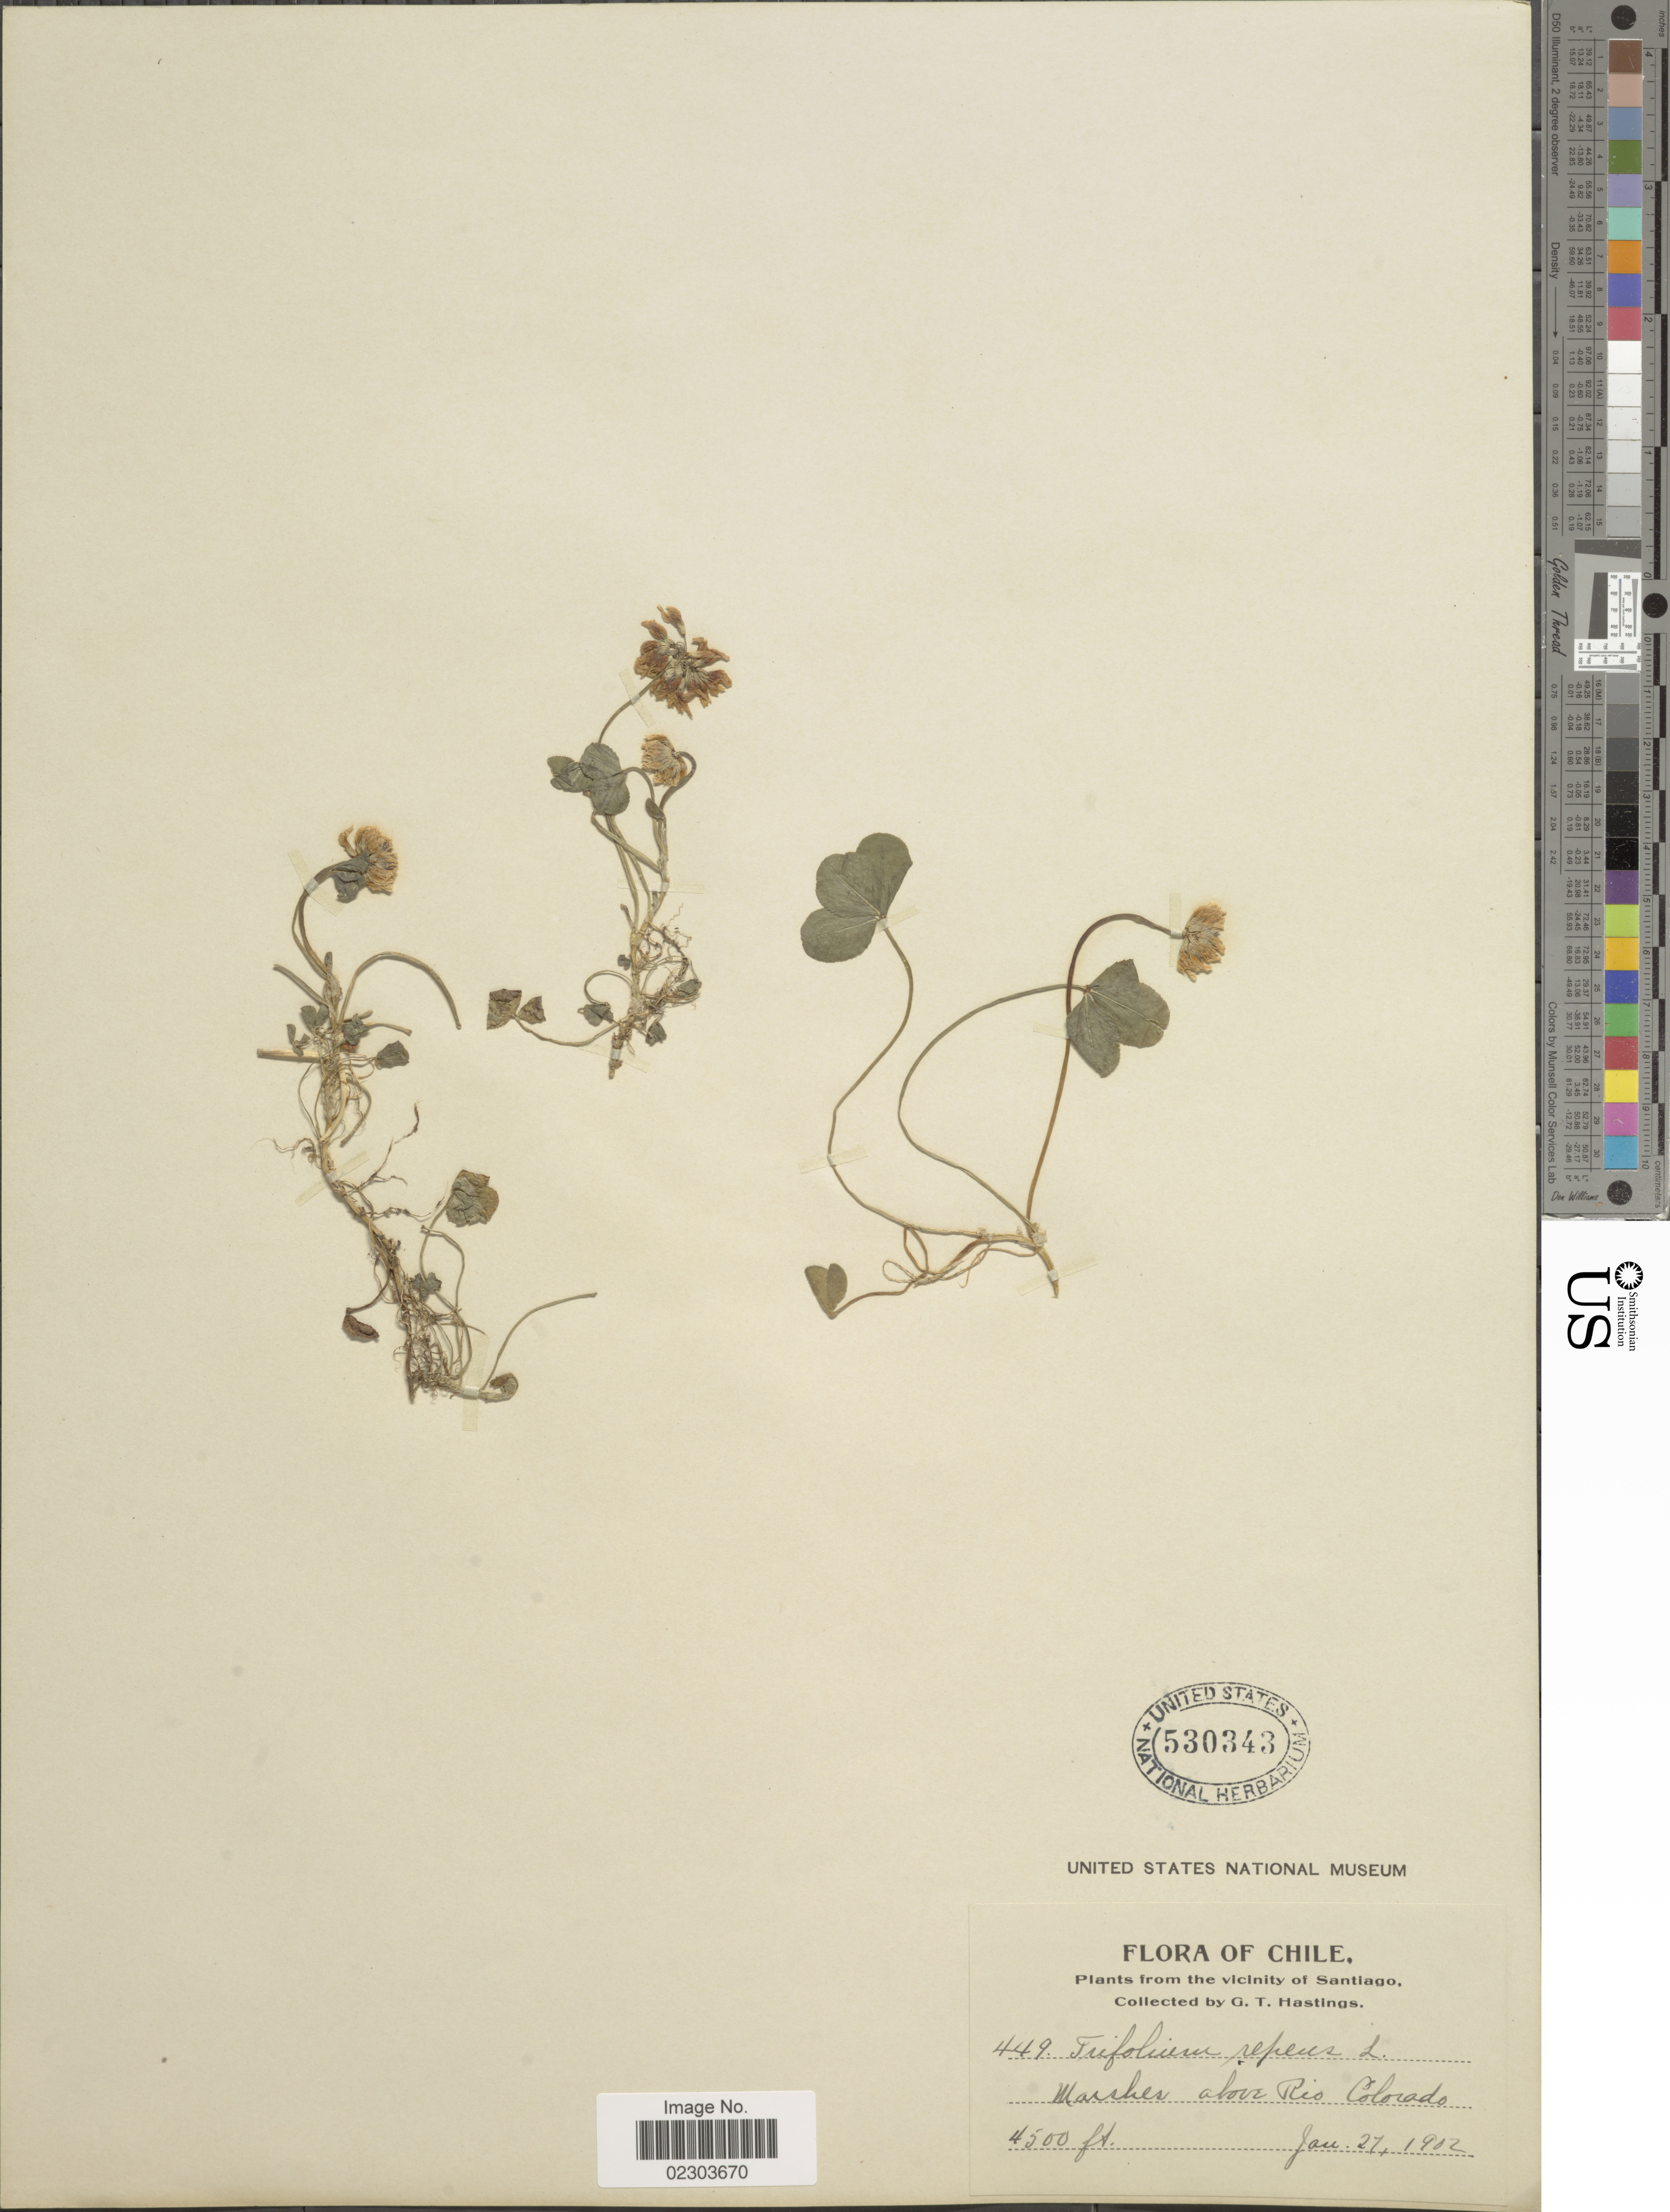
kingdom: Plantae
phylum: Tracheophyta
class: Magnoliopsida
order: Fabales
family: Fabaceae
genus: Trifolium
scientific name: Trifolium repens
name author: L.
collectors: G. Hastings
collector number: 449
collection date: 1902-01-27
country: Chile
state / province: Región Metropolitana (RM)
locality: Rio Colorado, vicinity of Santiago, marshes above Rio Colorado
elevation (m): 1372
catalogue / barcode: US 530343